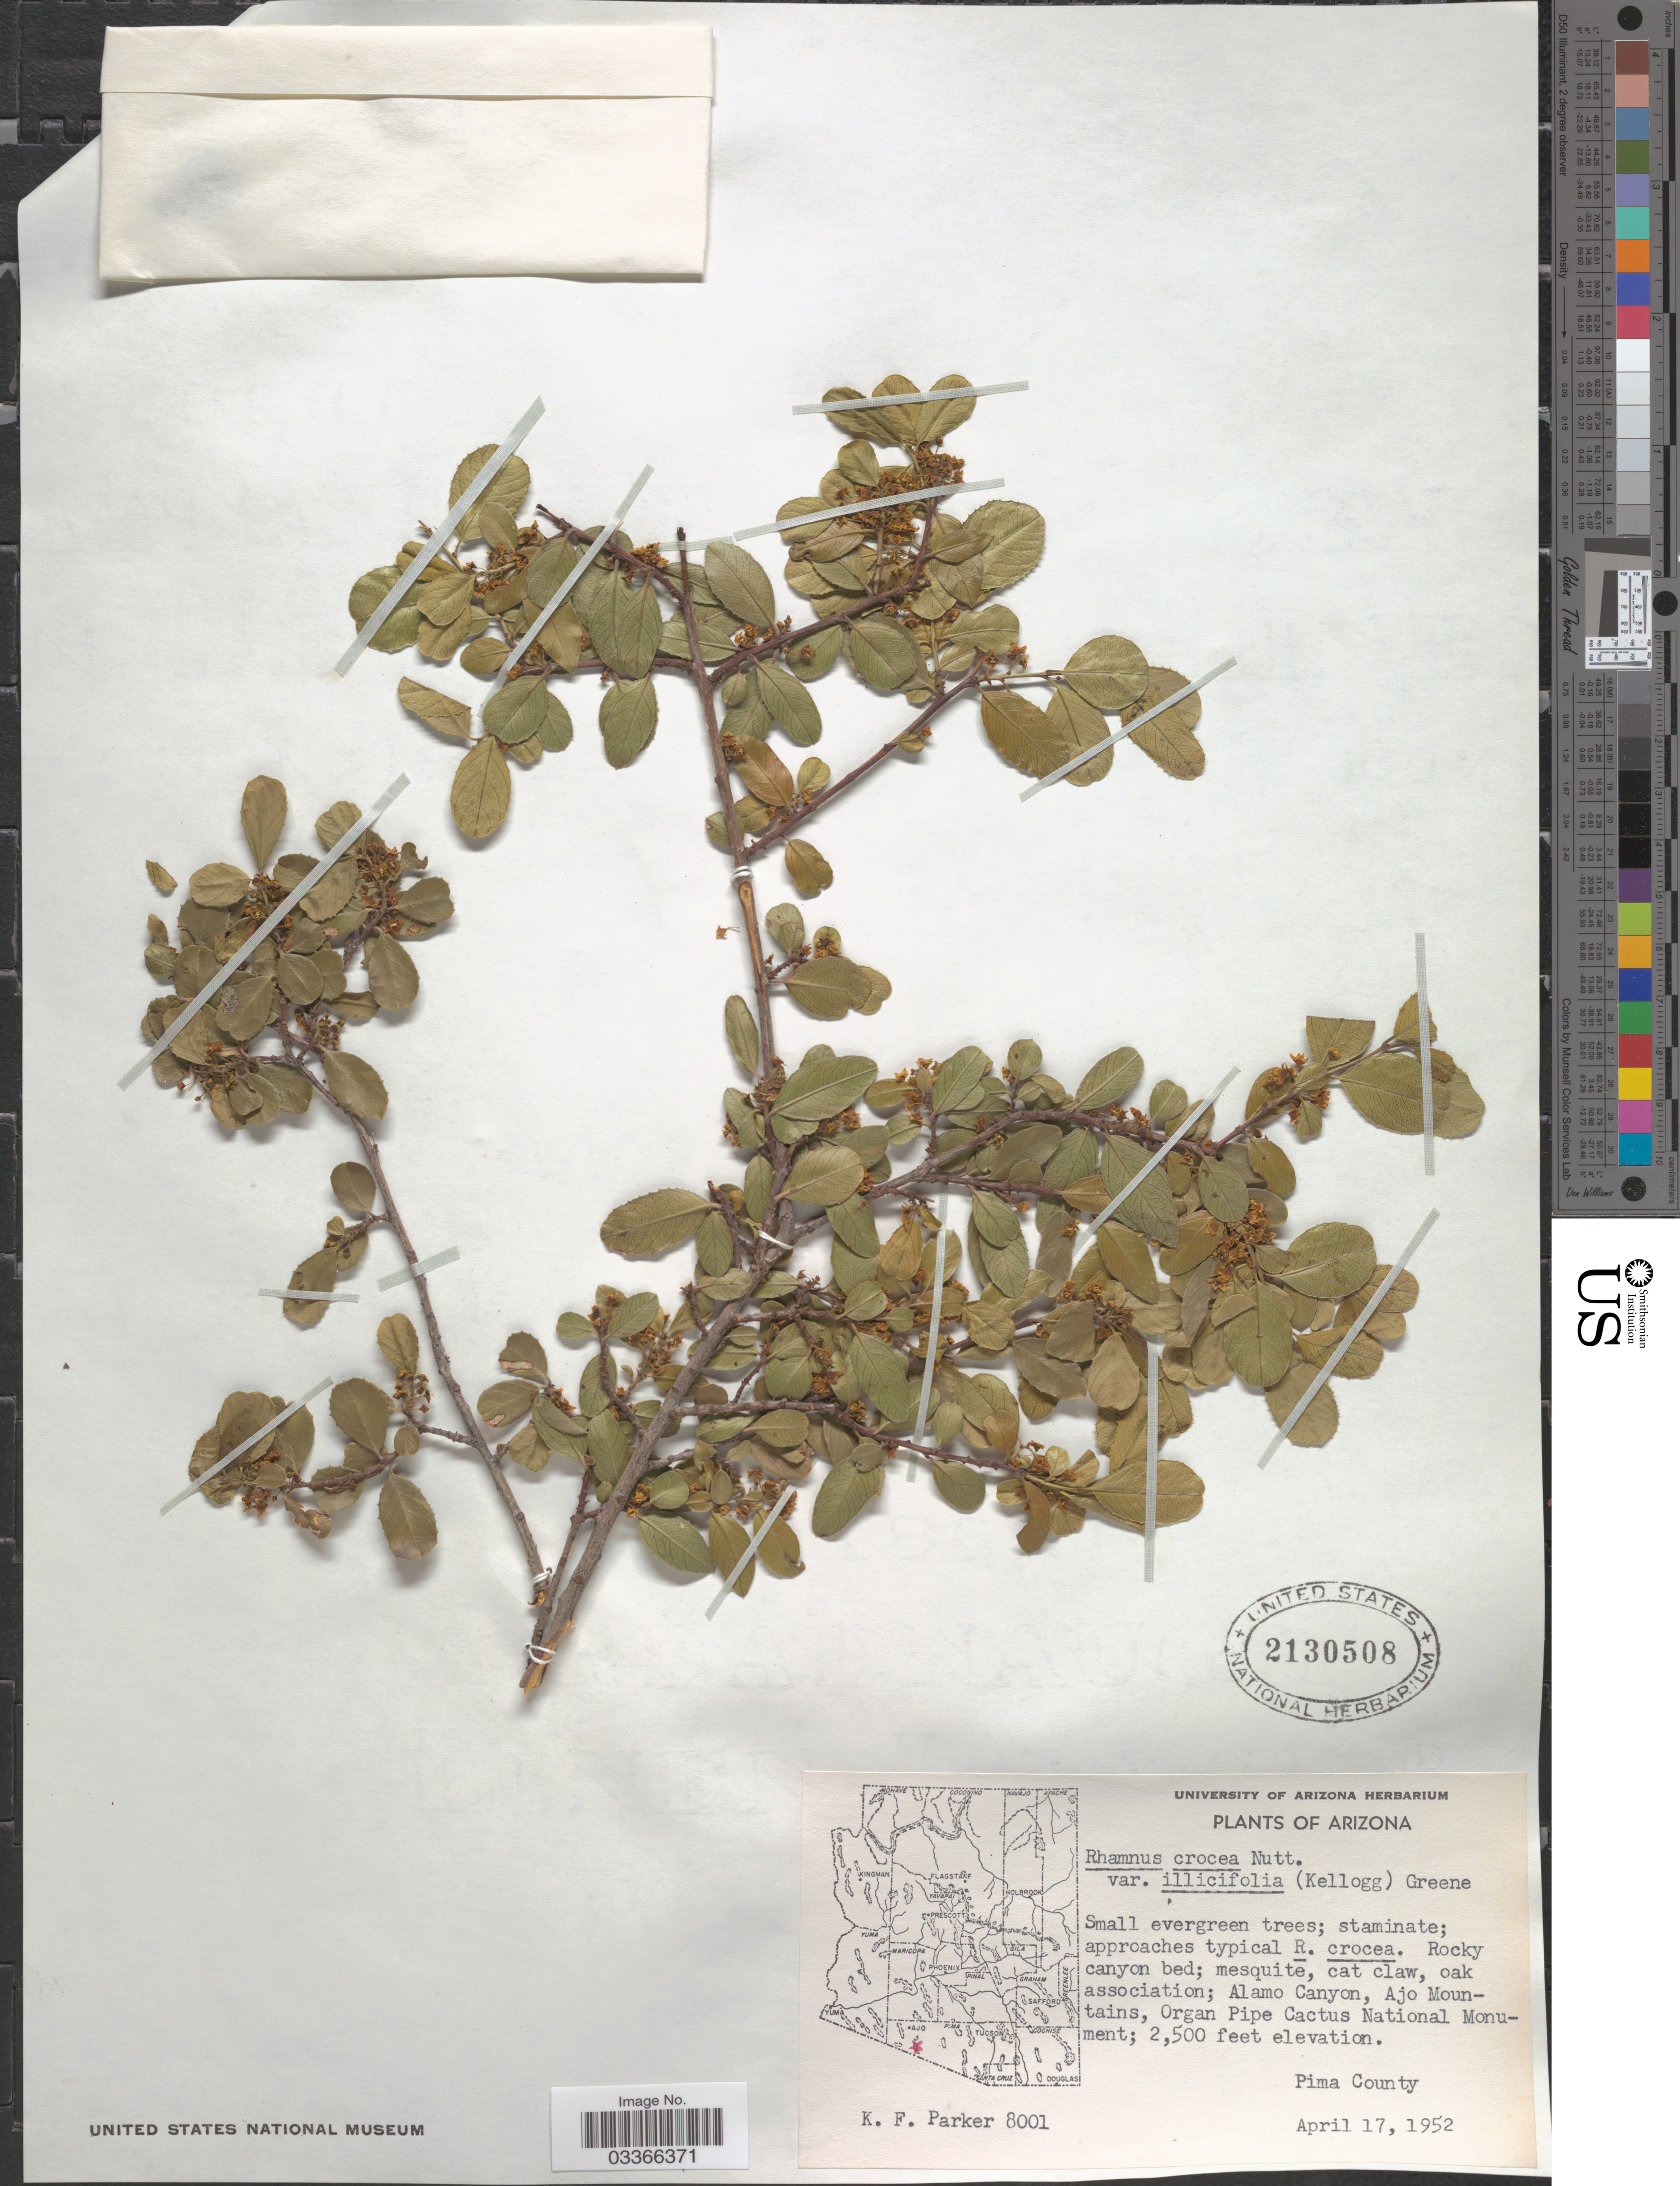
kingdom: Plantae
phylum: Tracheophyta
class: Magnoliopsida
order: Rosales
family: Rhamnaceae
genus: Rhamnus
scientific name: Rhamnus crocea var. ilicifolia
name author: (Kellogg) Greene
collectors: K. F. Parker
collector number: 8001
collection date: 1952-04-17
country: United States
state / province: Arizona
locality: Alamo Canyon, Ajo Mountains, Organ Pipe Cactus National Monument. Pima County.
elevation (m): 762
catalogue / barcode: US 2130508